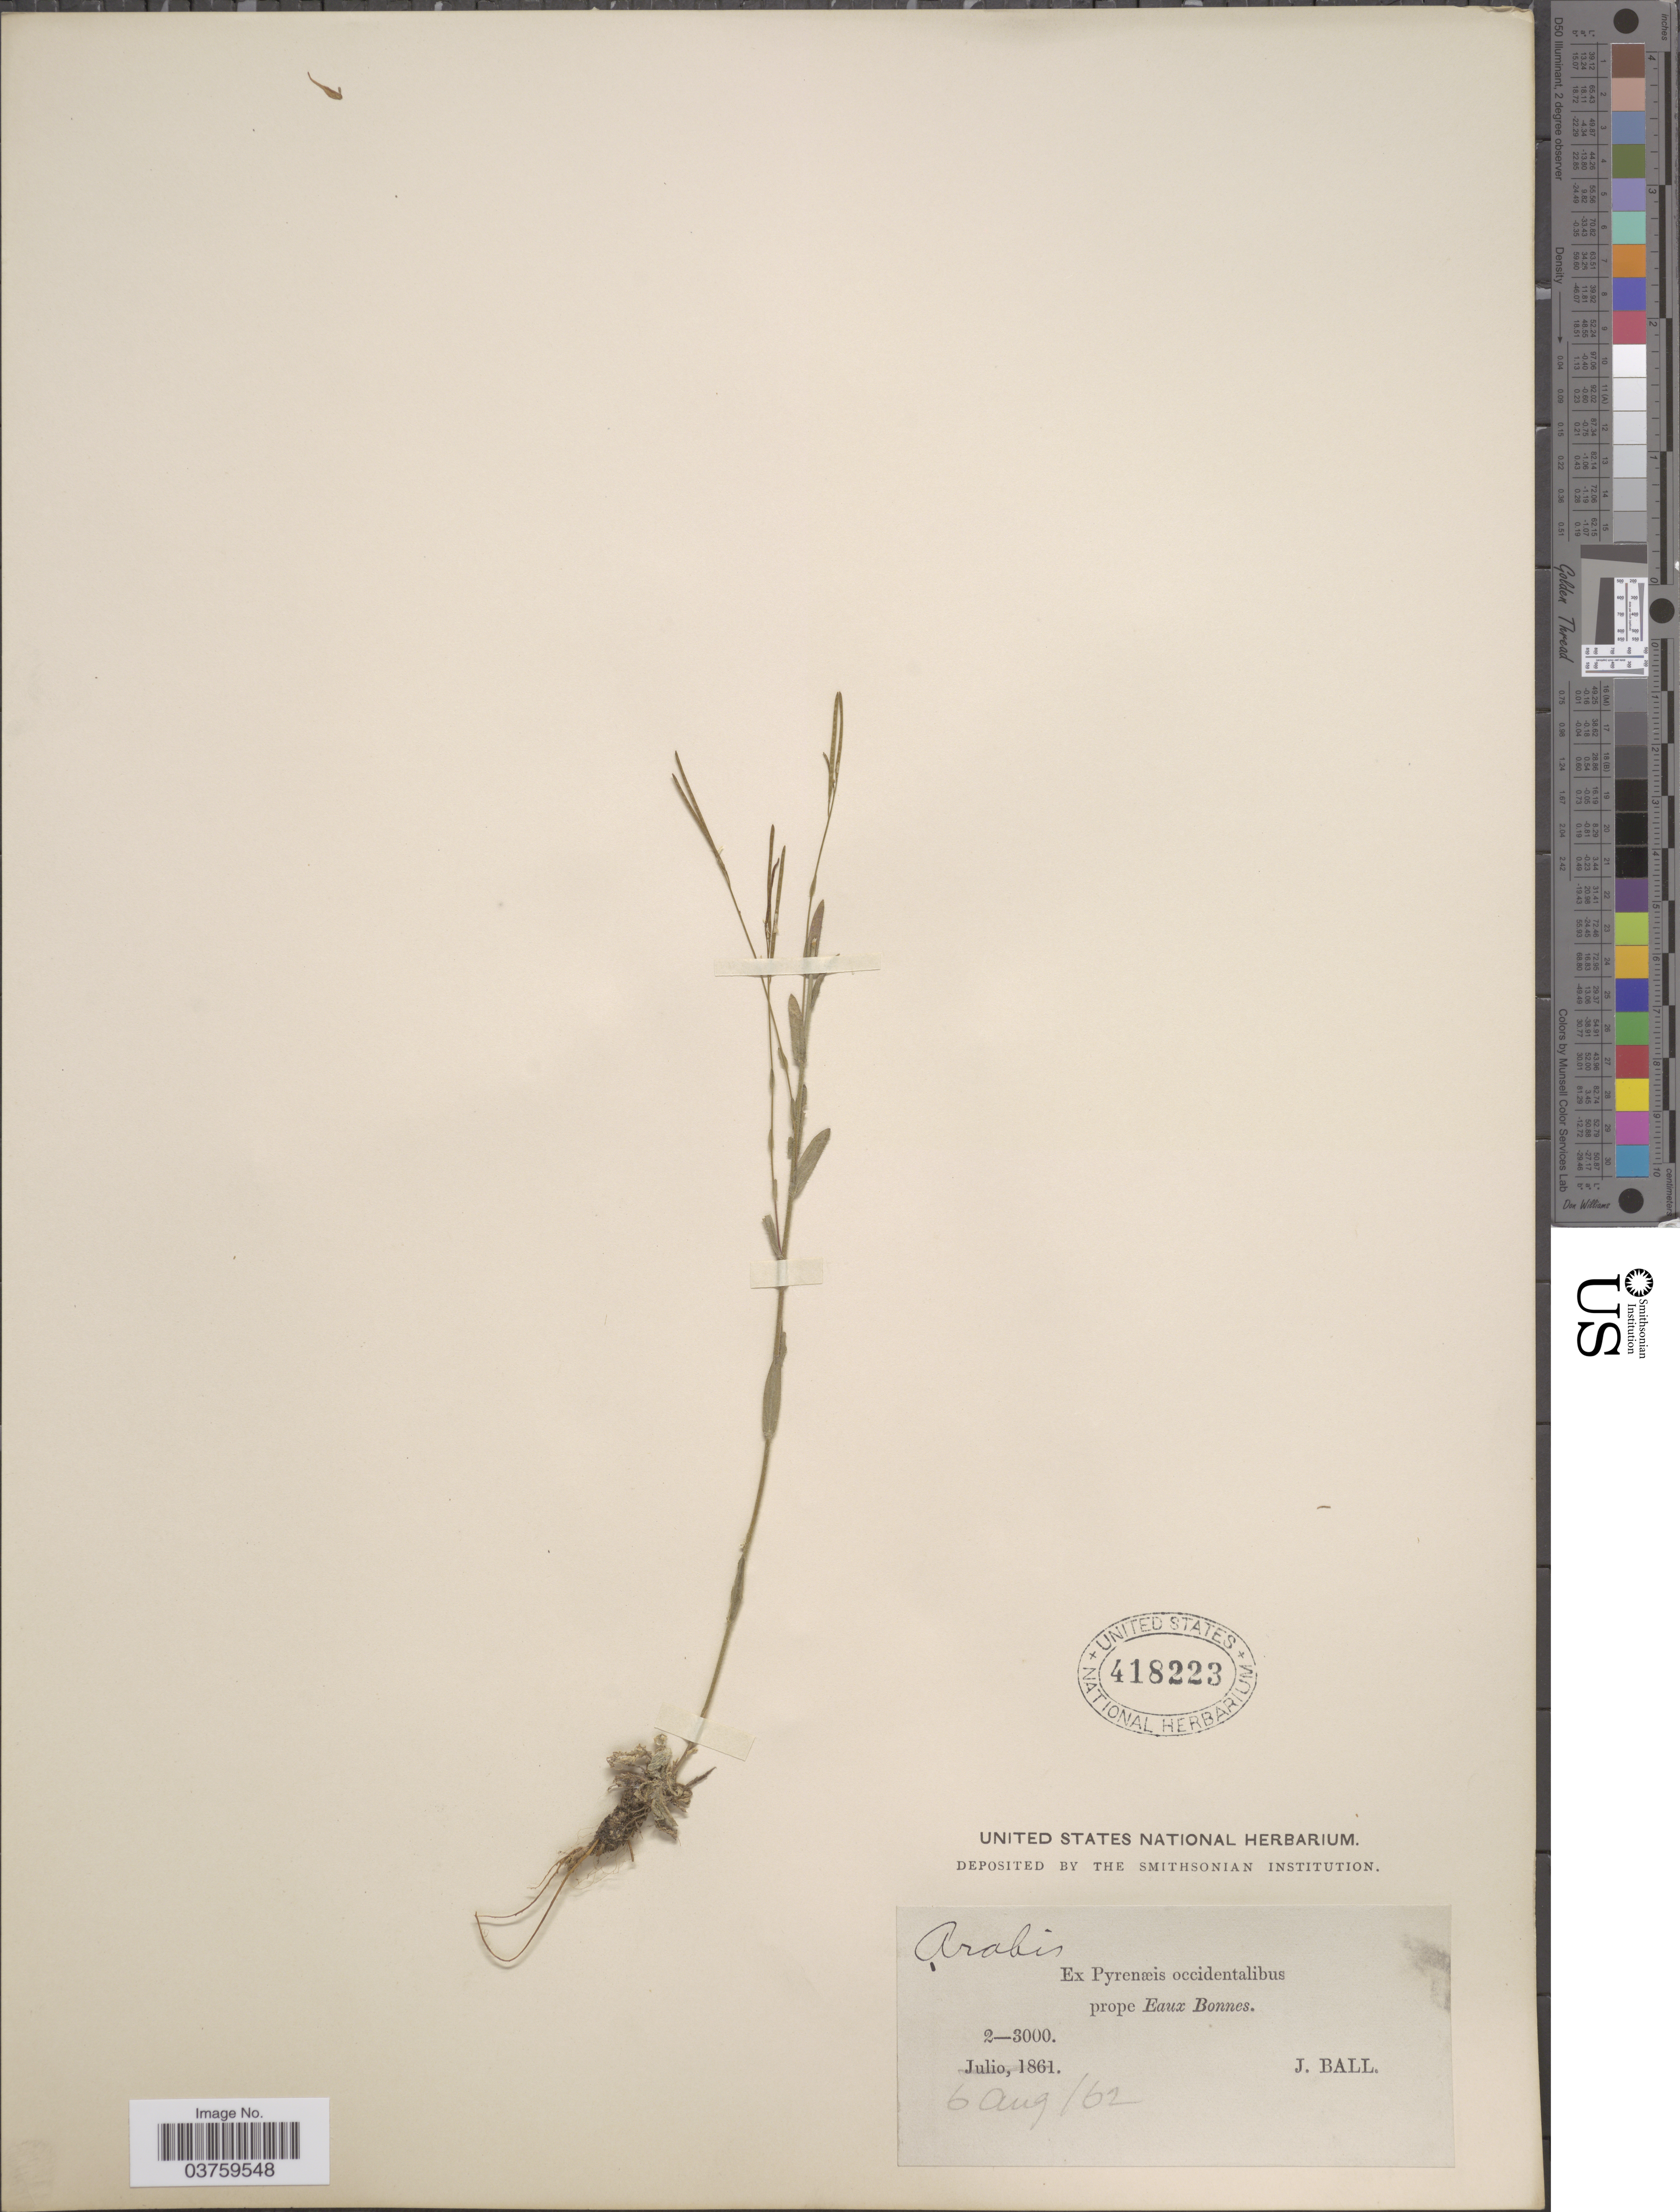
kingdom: Plantae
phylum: Tracheophyta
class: Magnoliopsida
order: Brassicales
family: Brassicaceae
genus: Arabis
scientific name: Arabis sp.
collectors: J. Ball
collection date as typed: Transcribed d/m/y: 6/8/62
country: France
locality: Ex Pyrenæis occidentalibus prope Eaux Bonnes.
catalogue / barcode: US 418223